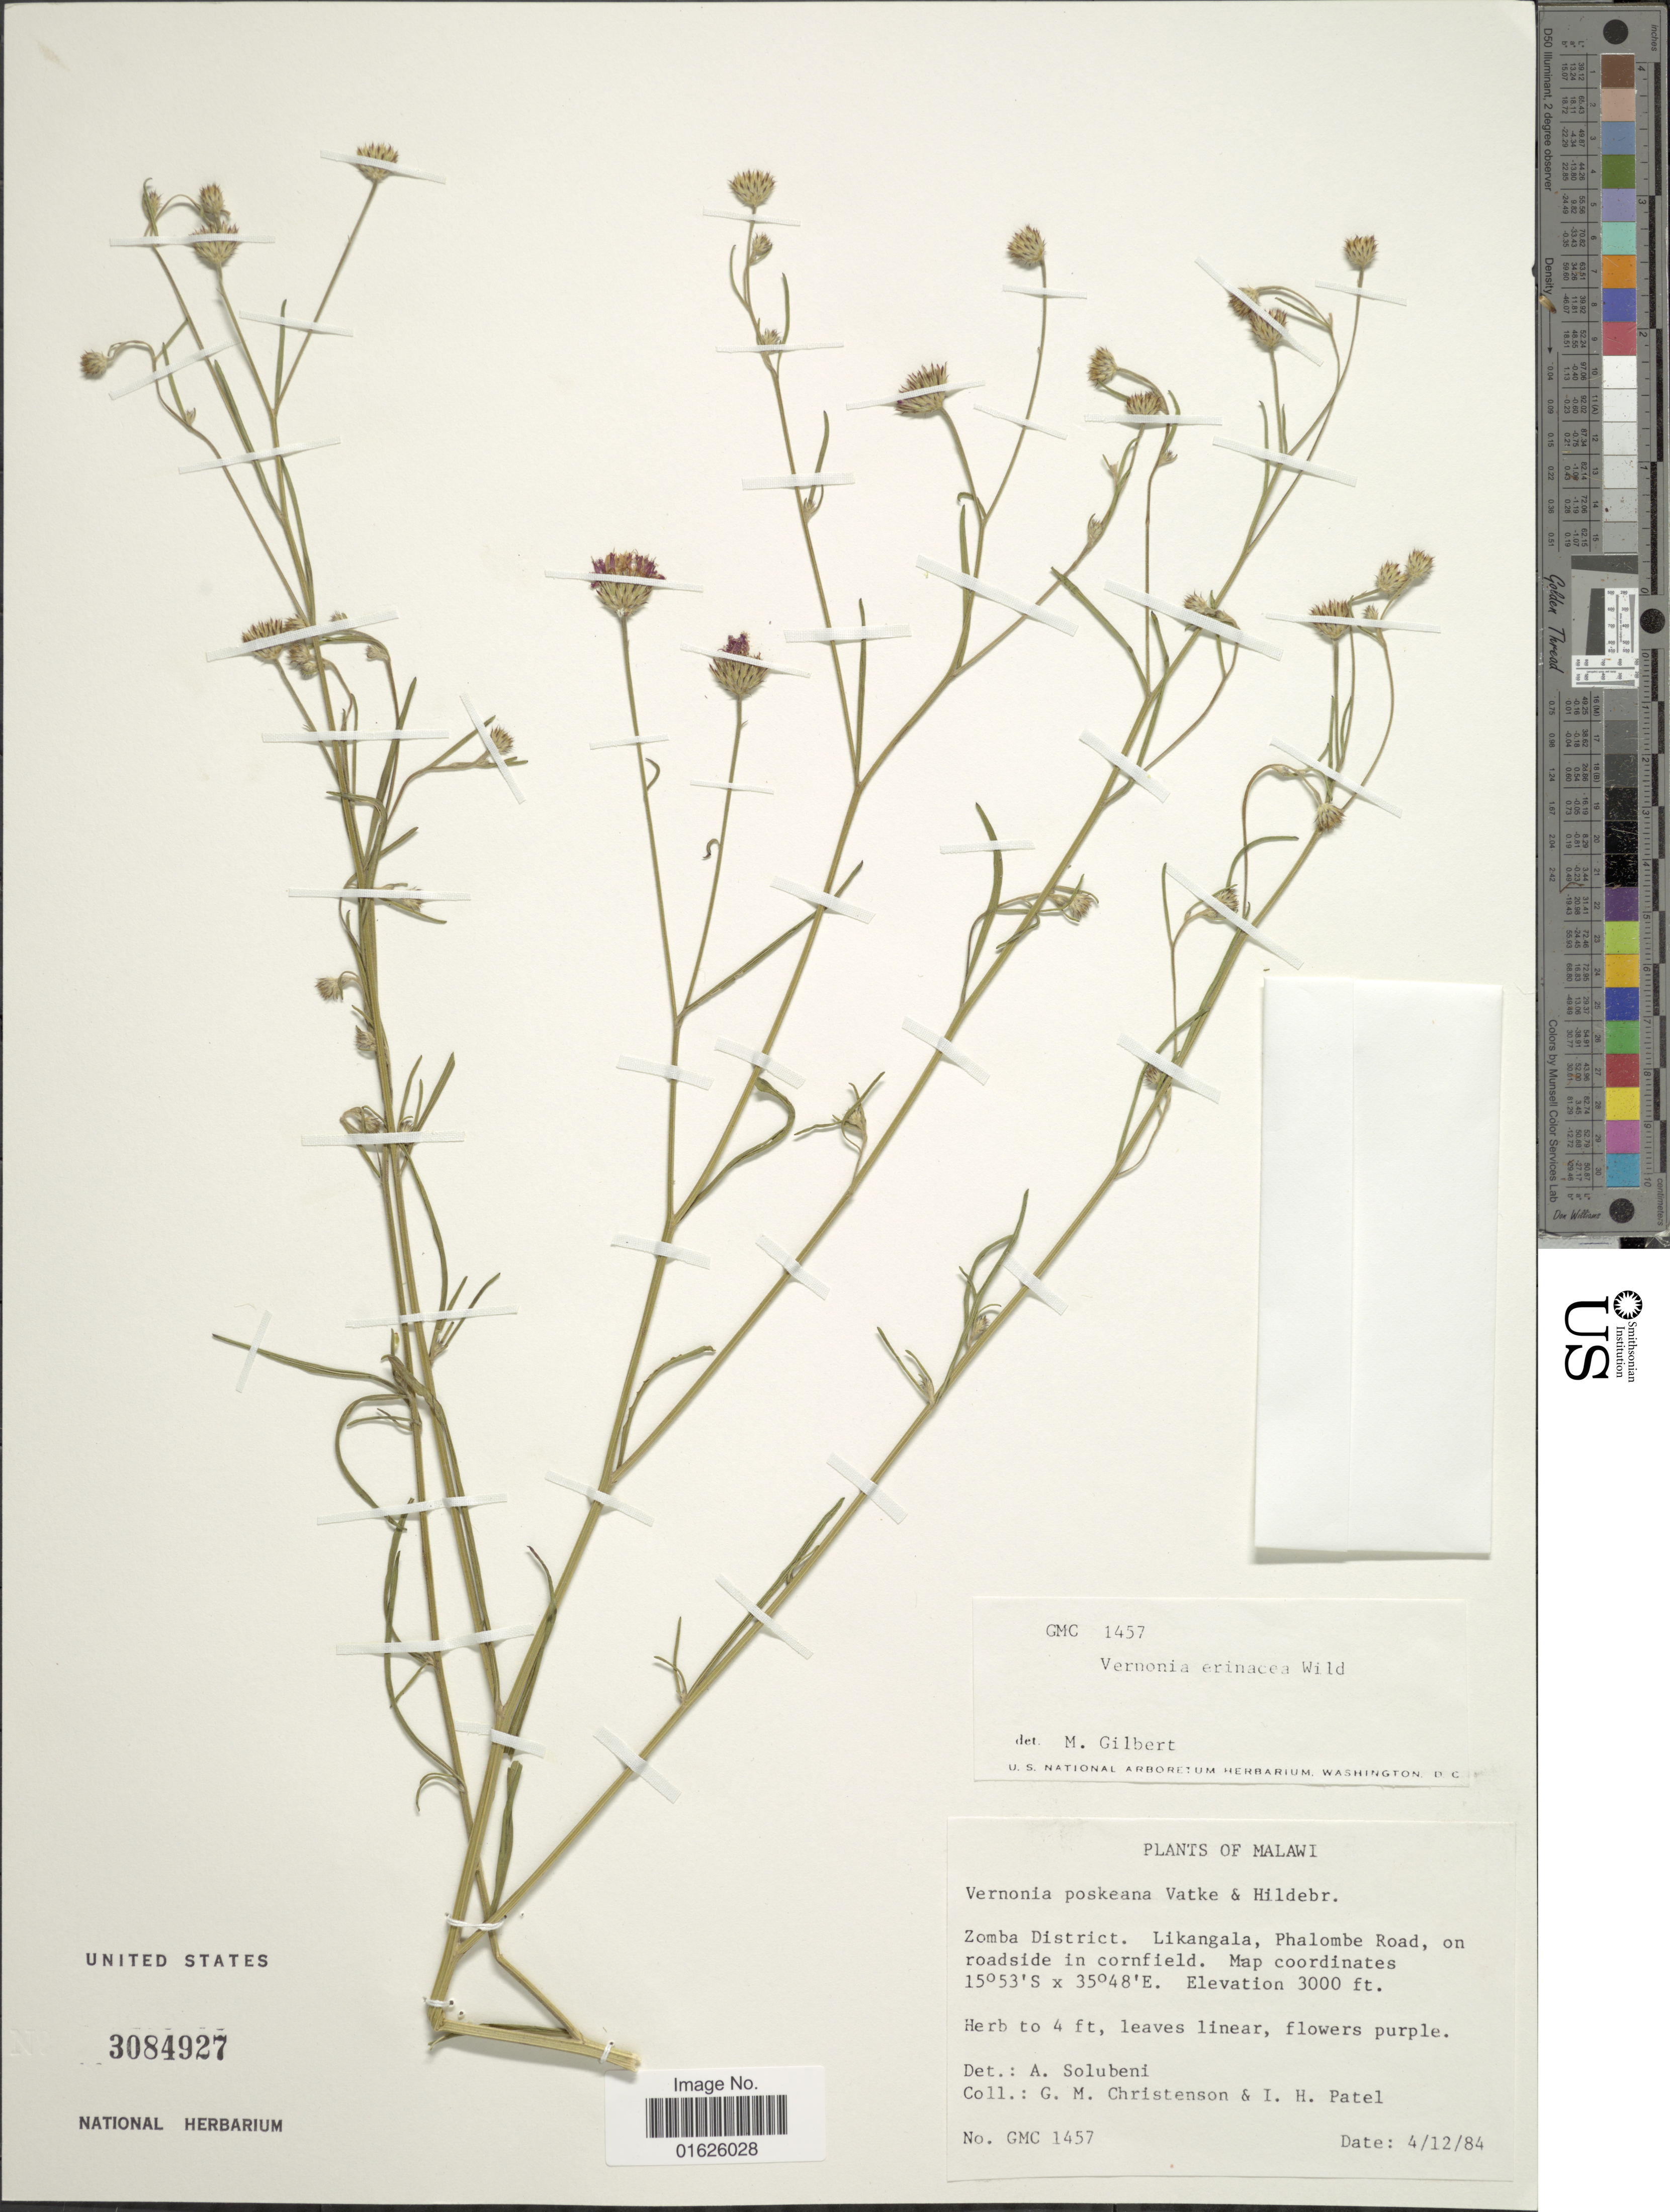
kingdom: Plantae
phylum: Tracheophyta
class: Magnoliopsida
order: Asterales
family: Asteraceae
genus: Polydora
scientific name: Polydora angustifolia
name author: (Steetz) H. Rob.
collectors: G. Christenson & I. Patel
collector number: GMC 1457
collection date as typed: Transcribed d/m/y: 12/4/84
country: Malawi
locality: Zomba district, Likangala Phalombe Road, on roadside in cornfield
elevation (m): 914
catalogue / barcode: US 3084927